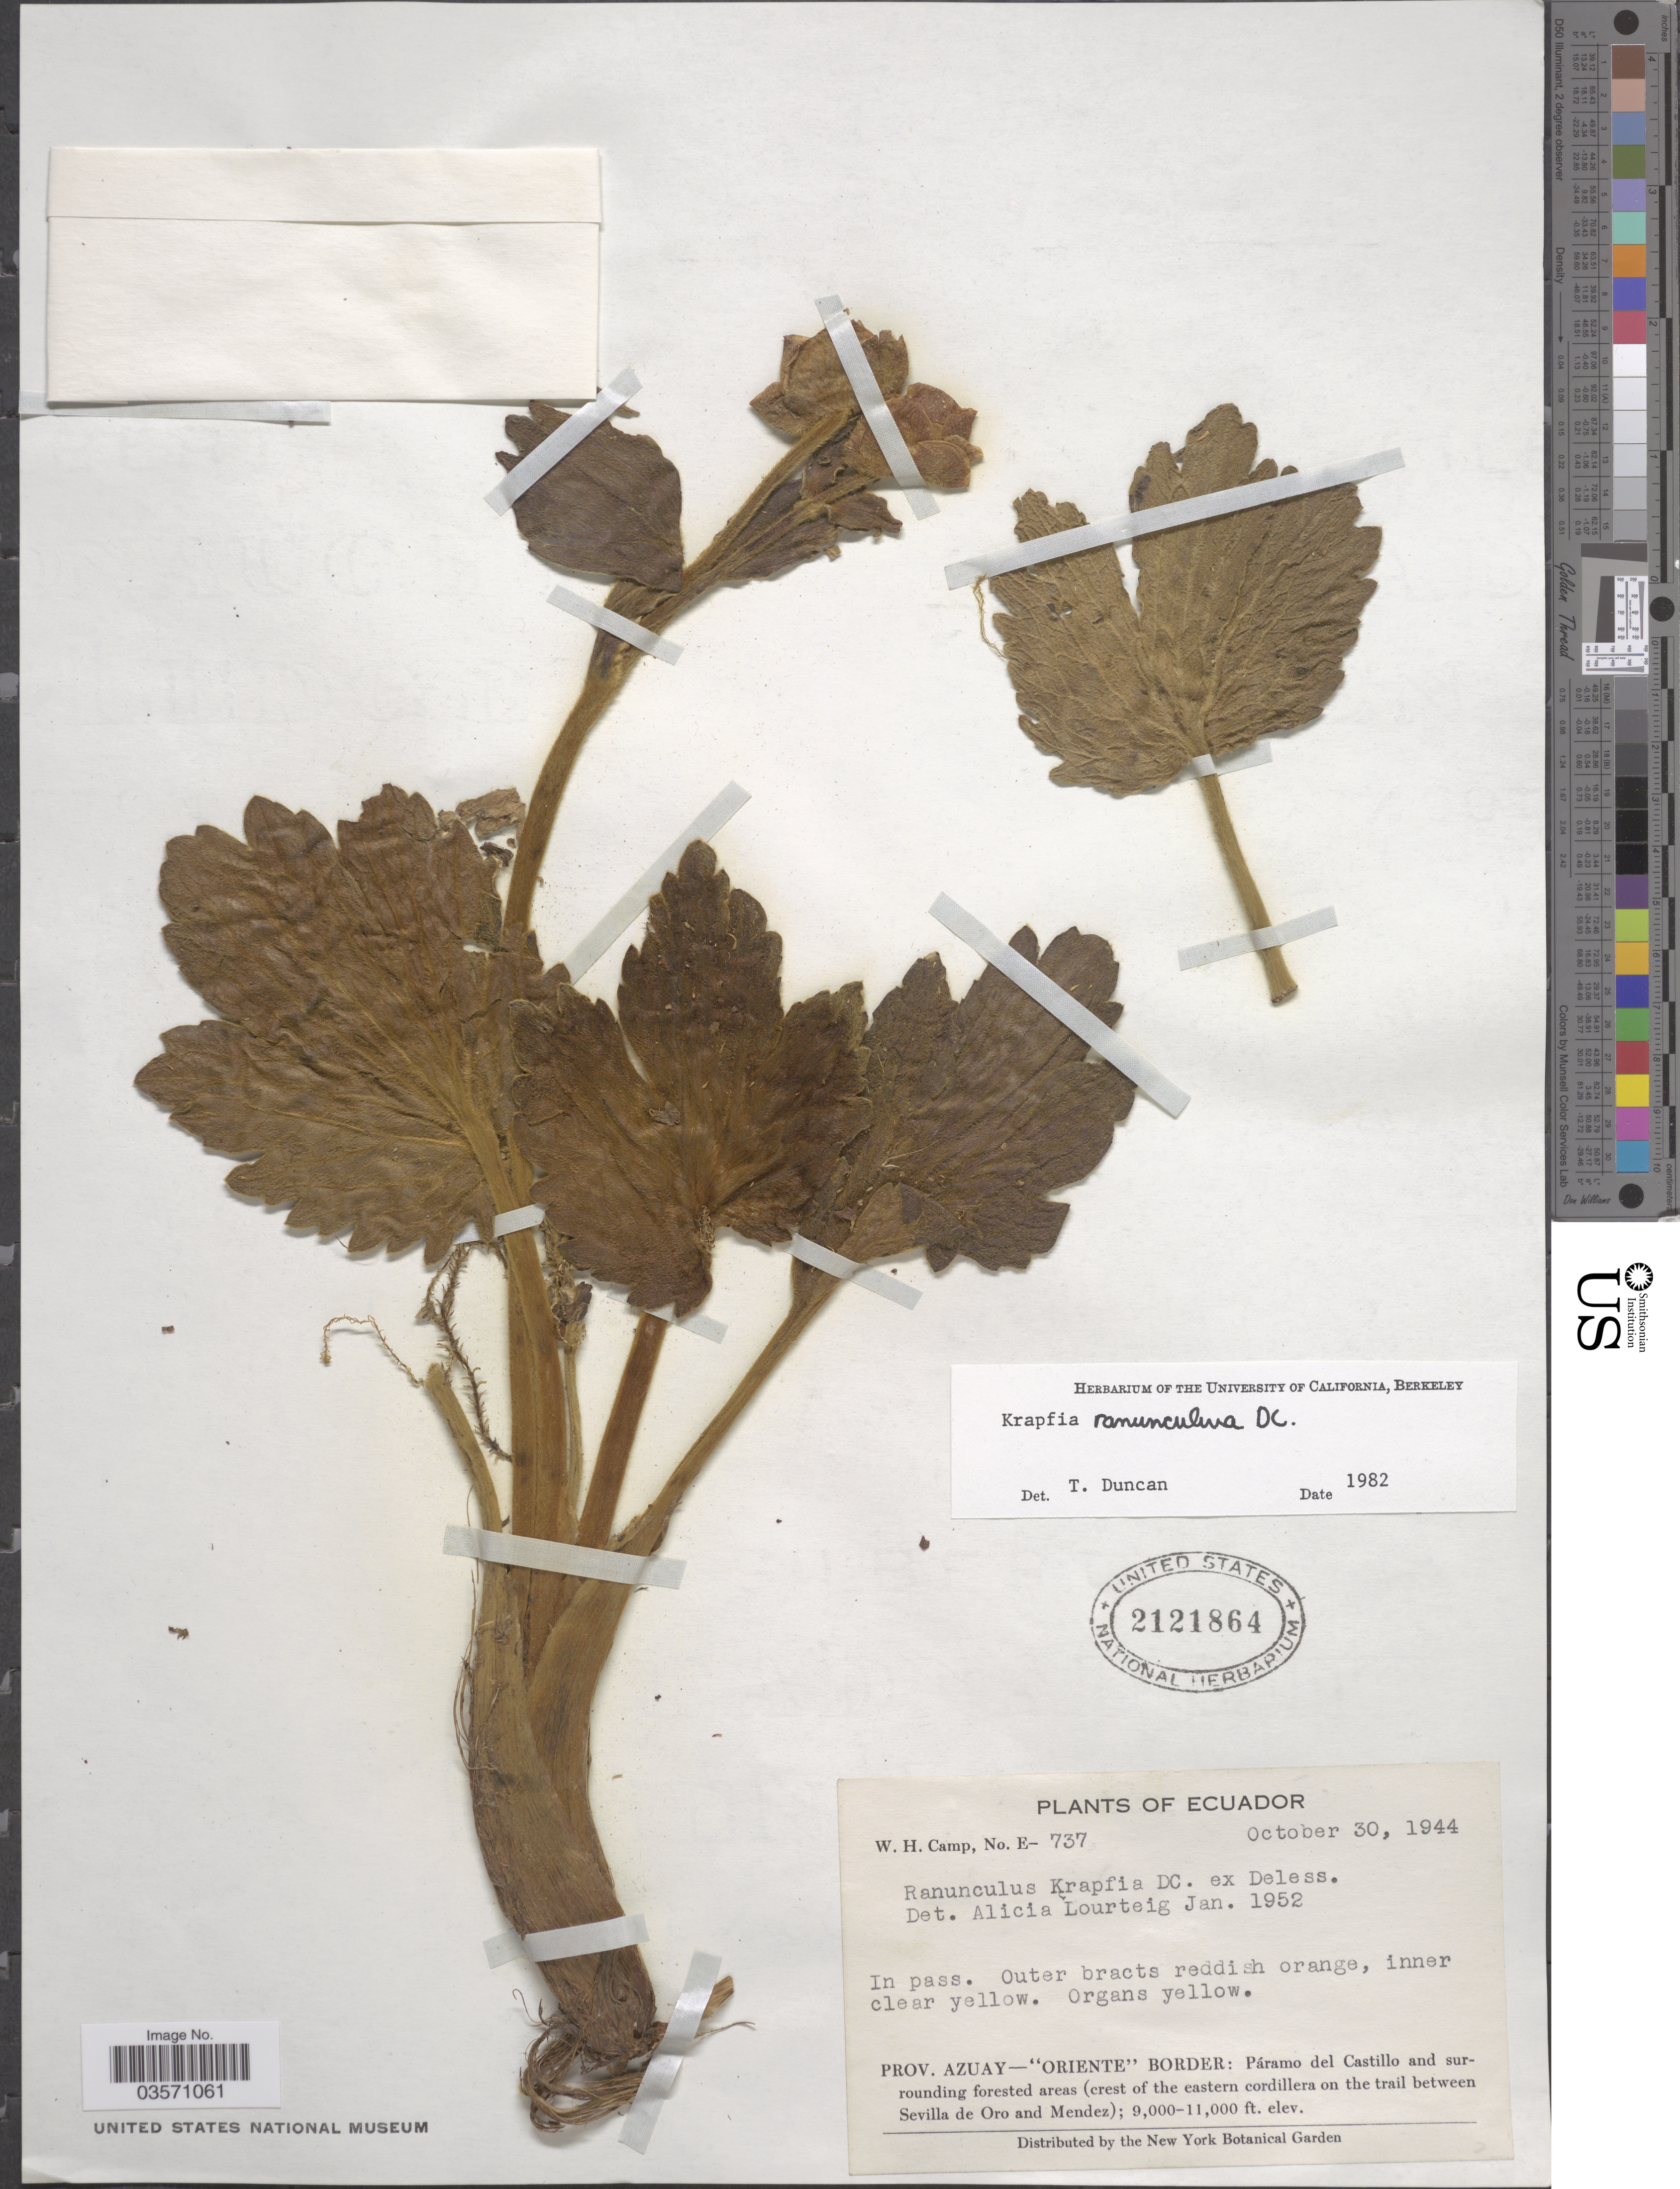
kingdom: Plantae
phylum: Tracheophyta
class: Magnoliopsida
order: Ranunculales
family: Ranunculaceae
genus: Ranunculus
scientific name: Ranunculus ranunculinus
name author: (Nutt.) Rydb.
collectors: W. H. Camp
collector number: E-737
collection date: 1944-10-30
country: Ecuador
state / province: Azuay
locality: "Oriente" Border: Páramo del Castillo and surrounding forested areas (crest of the eastern cordillera on the trail between Sevilla de Oro and Mendez).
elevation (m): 2743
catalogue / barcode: US 2121864